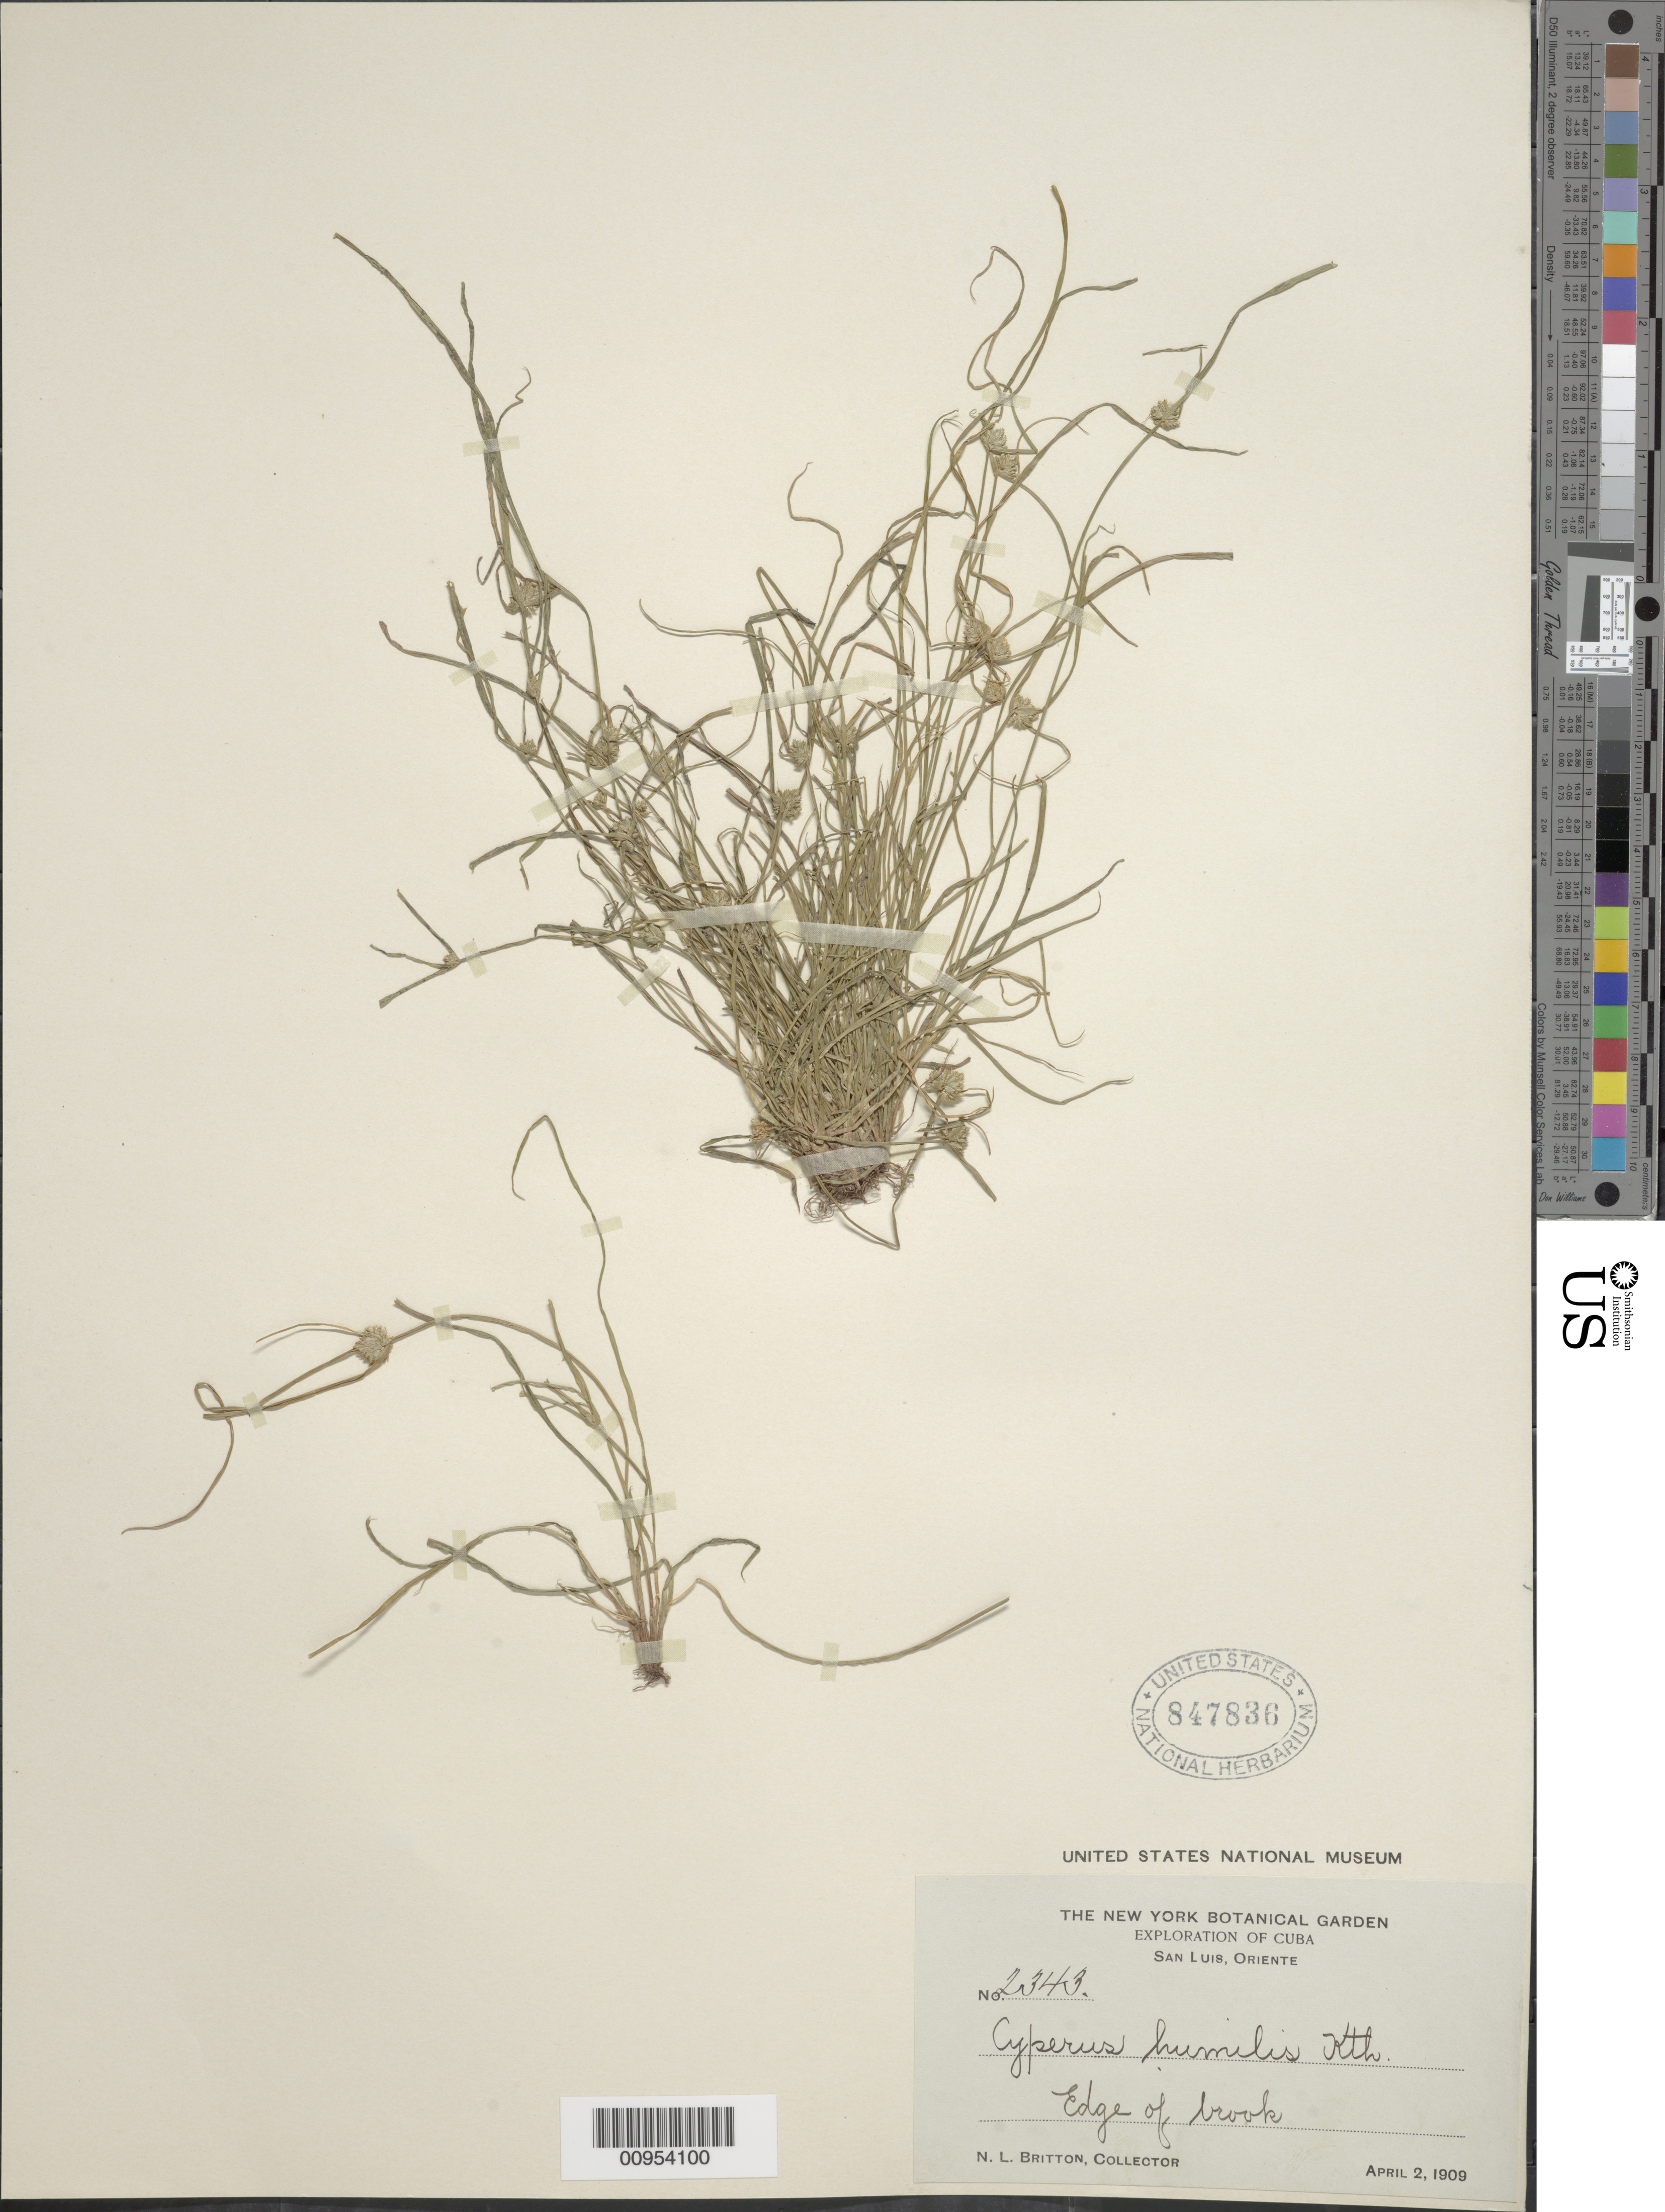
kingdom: Plantae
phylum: Tracheophyta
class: Liliopsida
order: Poales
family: Cyperaceae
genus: Cyperus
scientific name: Cyperus humilis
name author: Kunth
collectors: N. Britton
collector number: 2343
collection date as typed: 02 Apr 1909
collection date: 1909-04-02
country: Cuba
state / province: Oriente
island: Cuba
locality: San Luis, edge of brook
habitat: Edge of brook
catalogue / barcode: US 847836